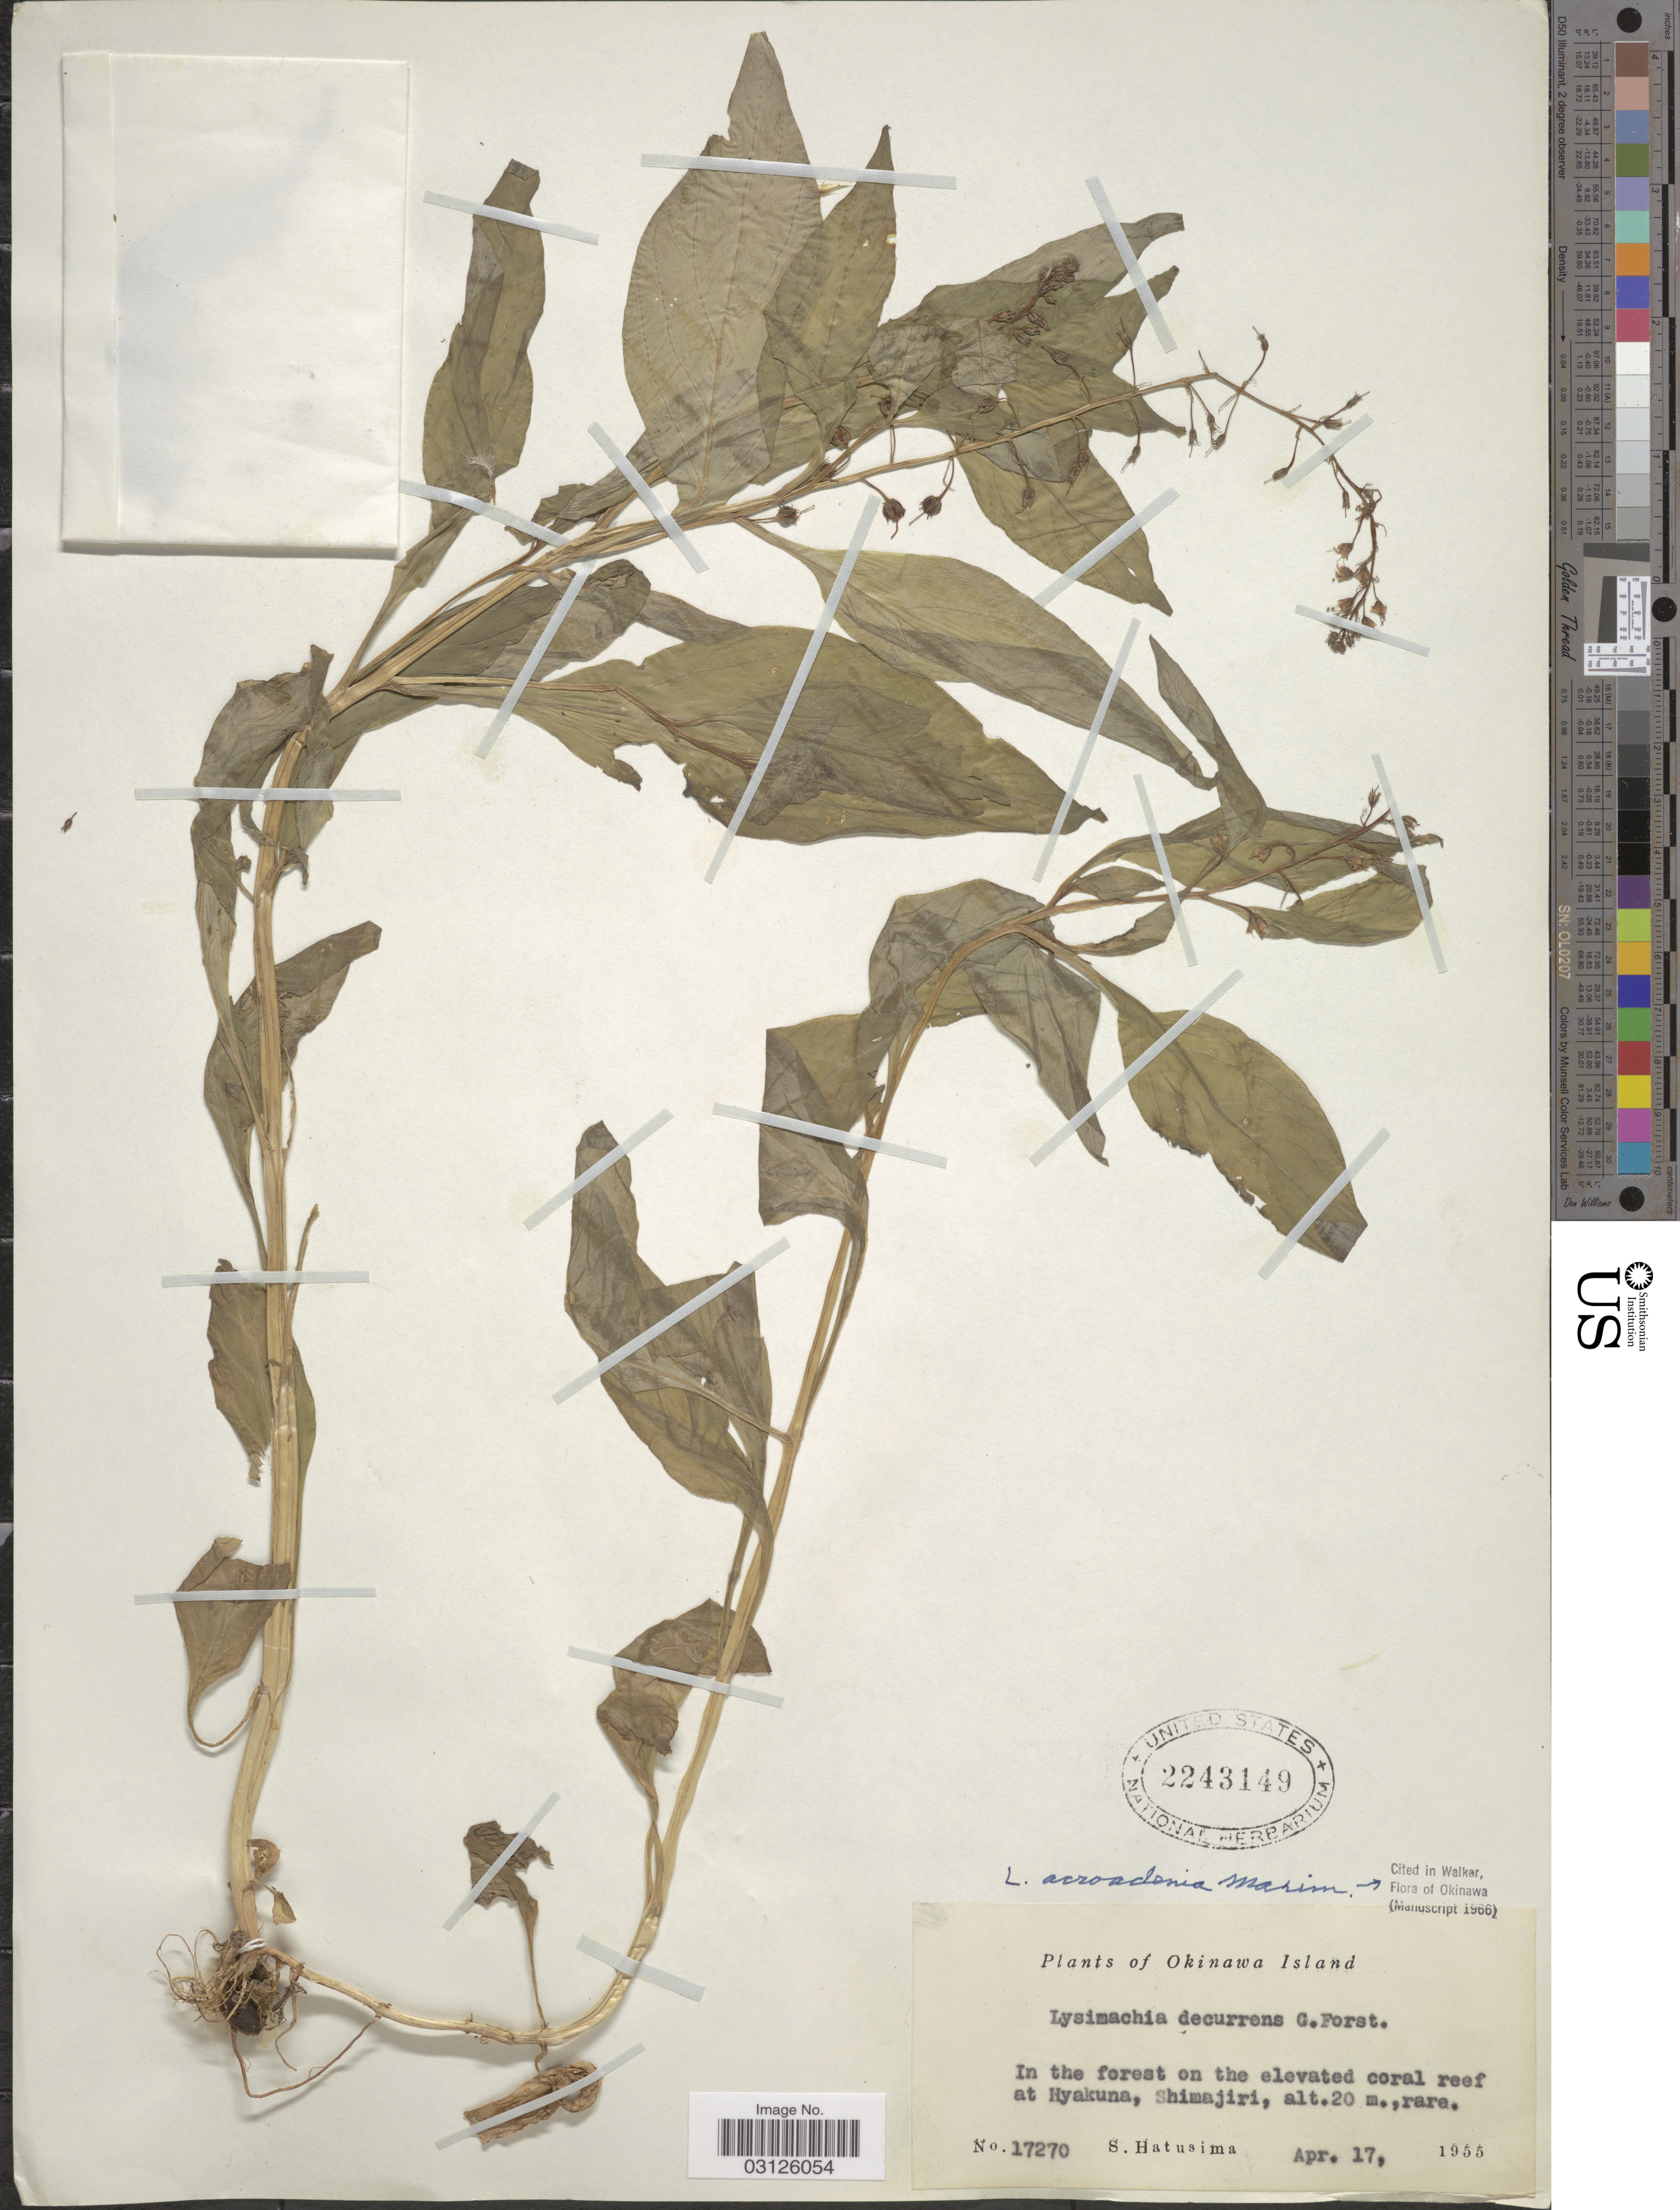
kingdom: Plantae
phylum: Tracheophyta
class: Magnoliopsida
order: Ericales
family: Primulaceae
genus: Lysimachia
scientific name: Lysimachia acroadenia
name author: Maxim.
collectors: S. Hatusima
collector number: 17270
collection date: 1955-04-17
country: Japan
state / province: Okinawa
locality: Okinawa Island. In the forest on the elevated coral reef at Hyakuna, Shimajiri.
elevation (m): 20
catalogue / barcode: US 2243149